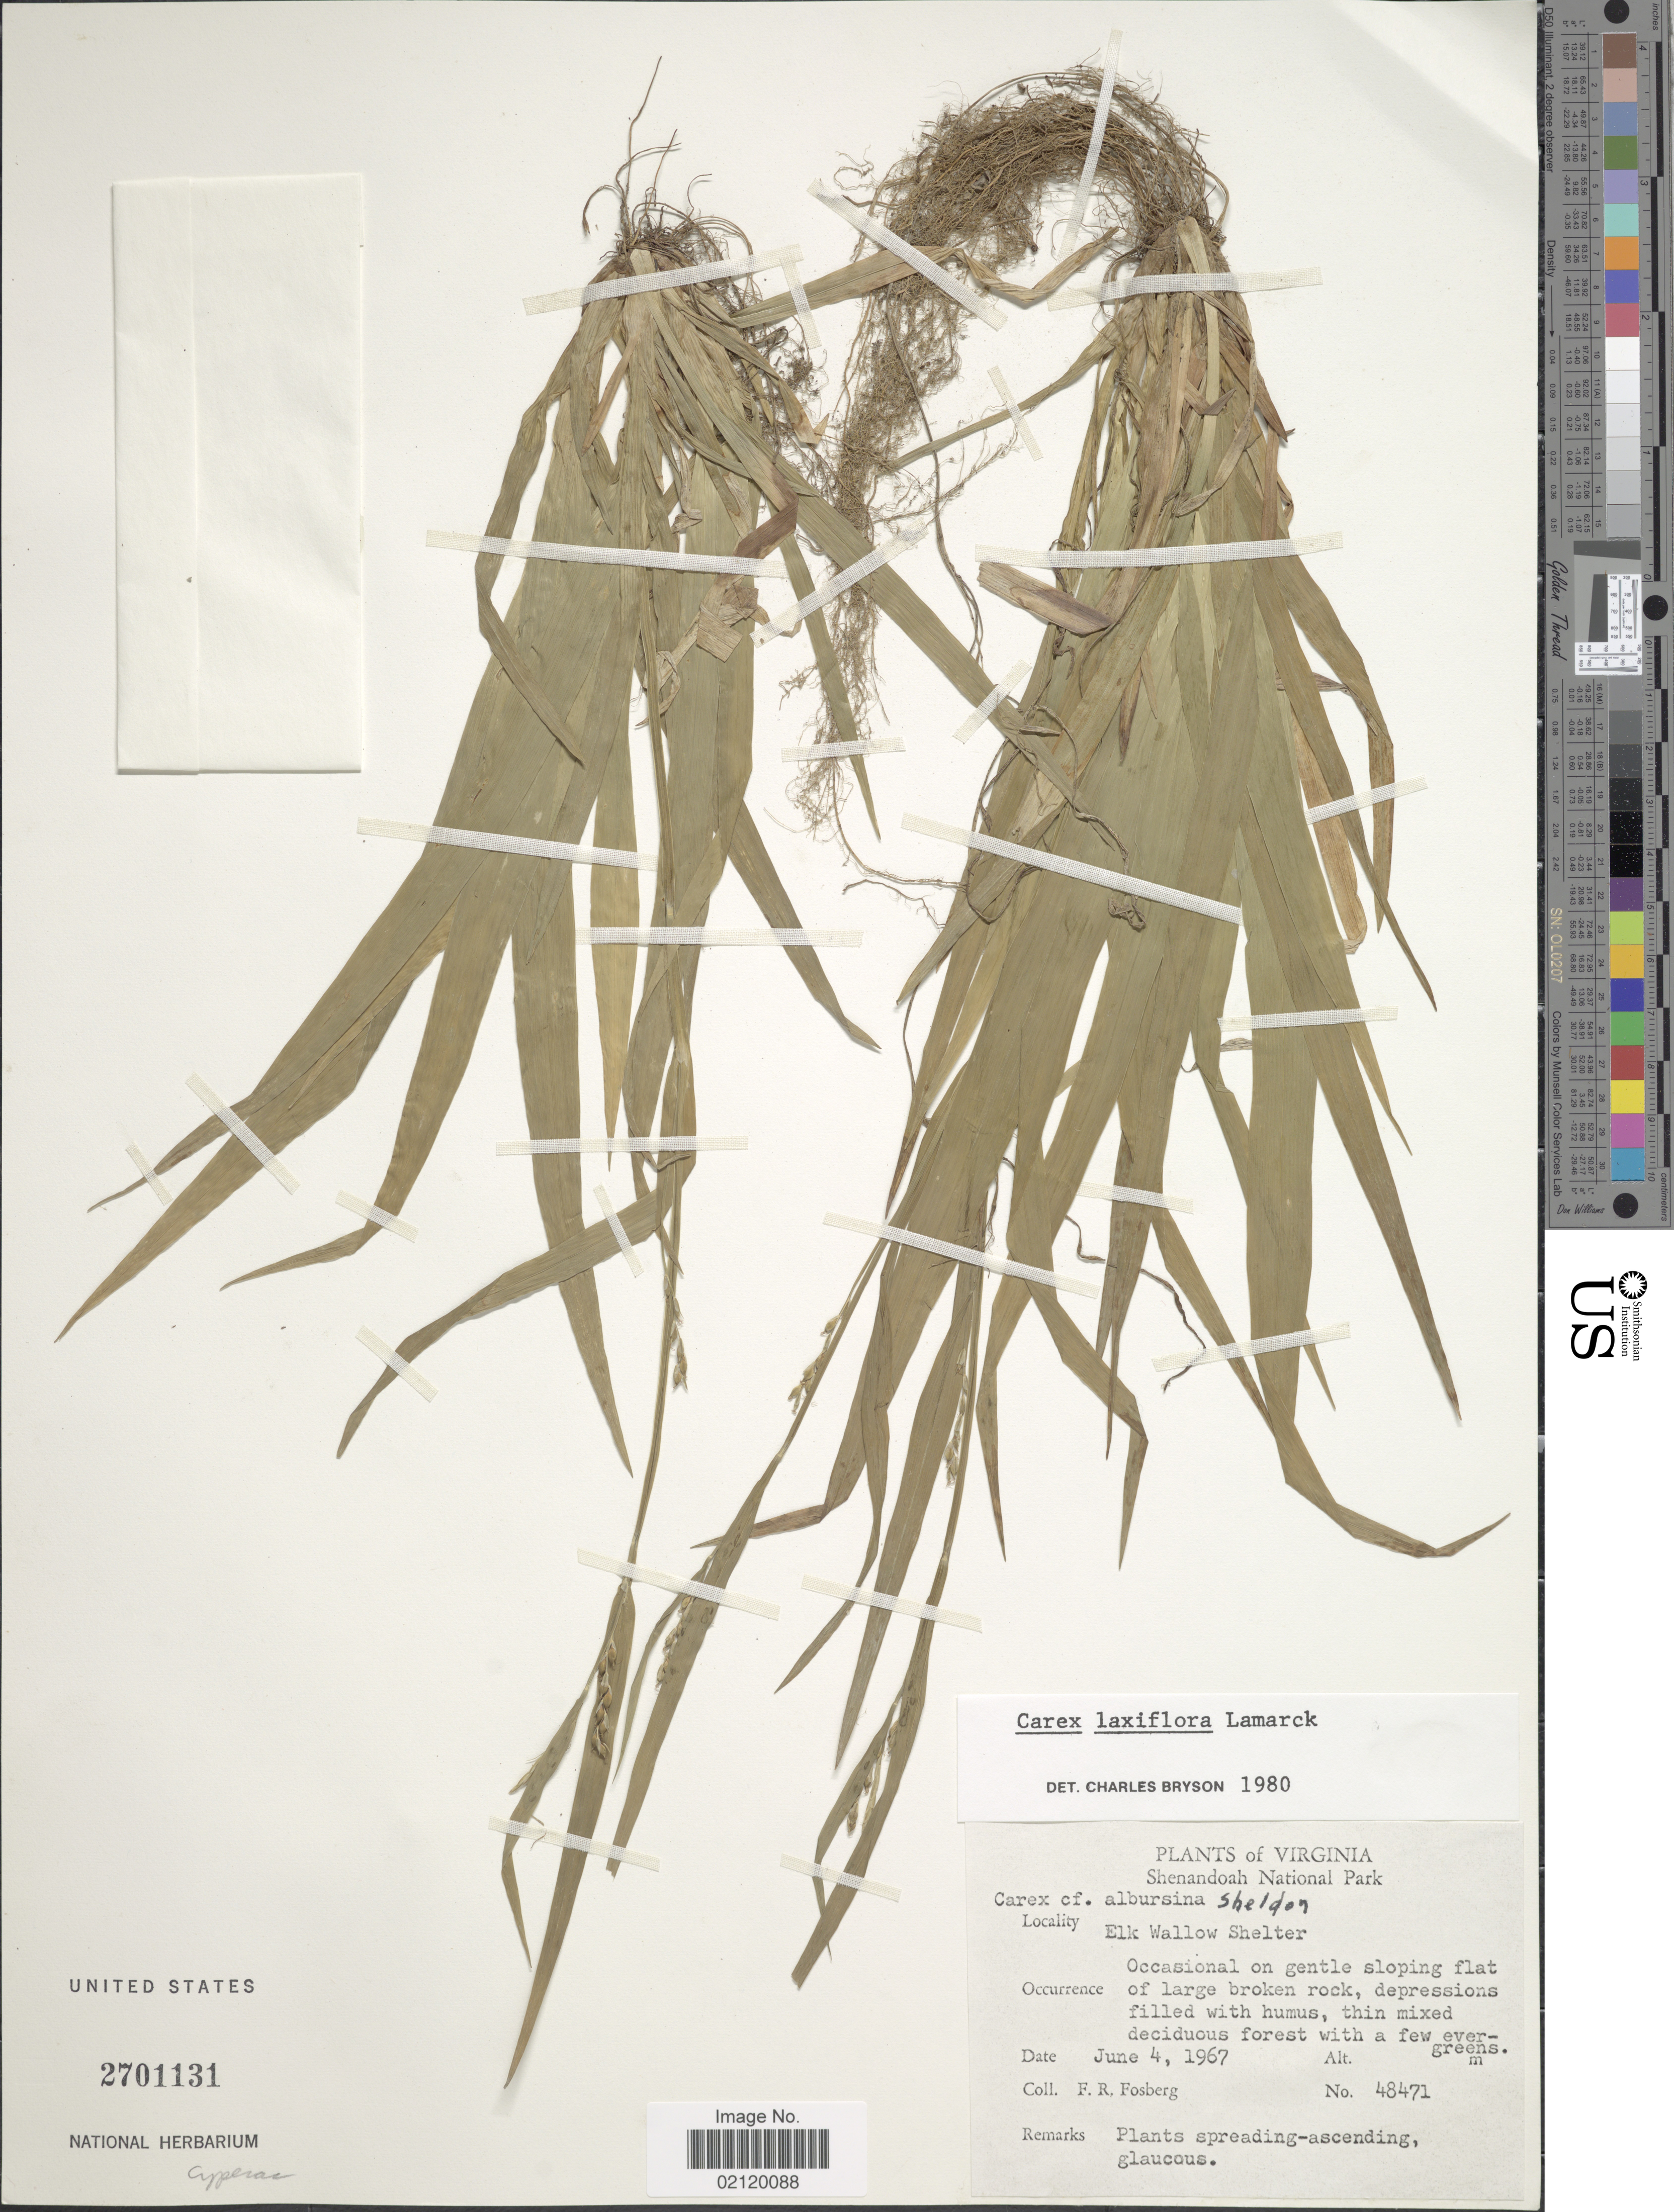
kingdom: Plantae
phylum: Tracheophyta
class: Liliopsida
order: Poales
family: Cyperaceae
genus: Carex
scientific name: Carex laxiflora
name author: Lam.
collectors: F. R. Fosberg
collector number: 48471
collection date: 1967-06-04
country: United States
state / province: Virginia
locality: Shenandoah National Park. Elk Wallow Shelter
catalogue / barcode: US 2701131